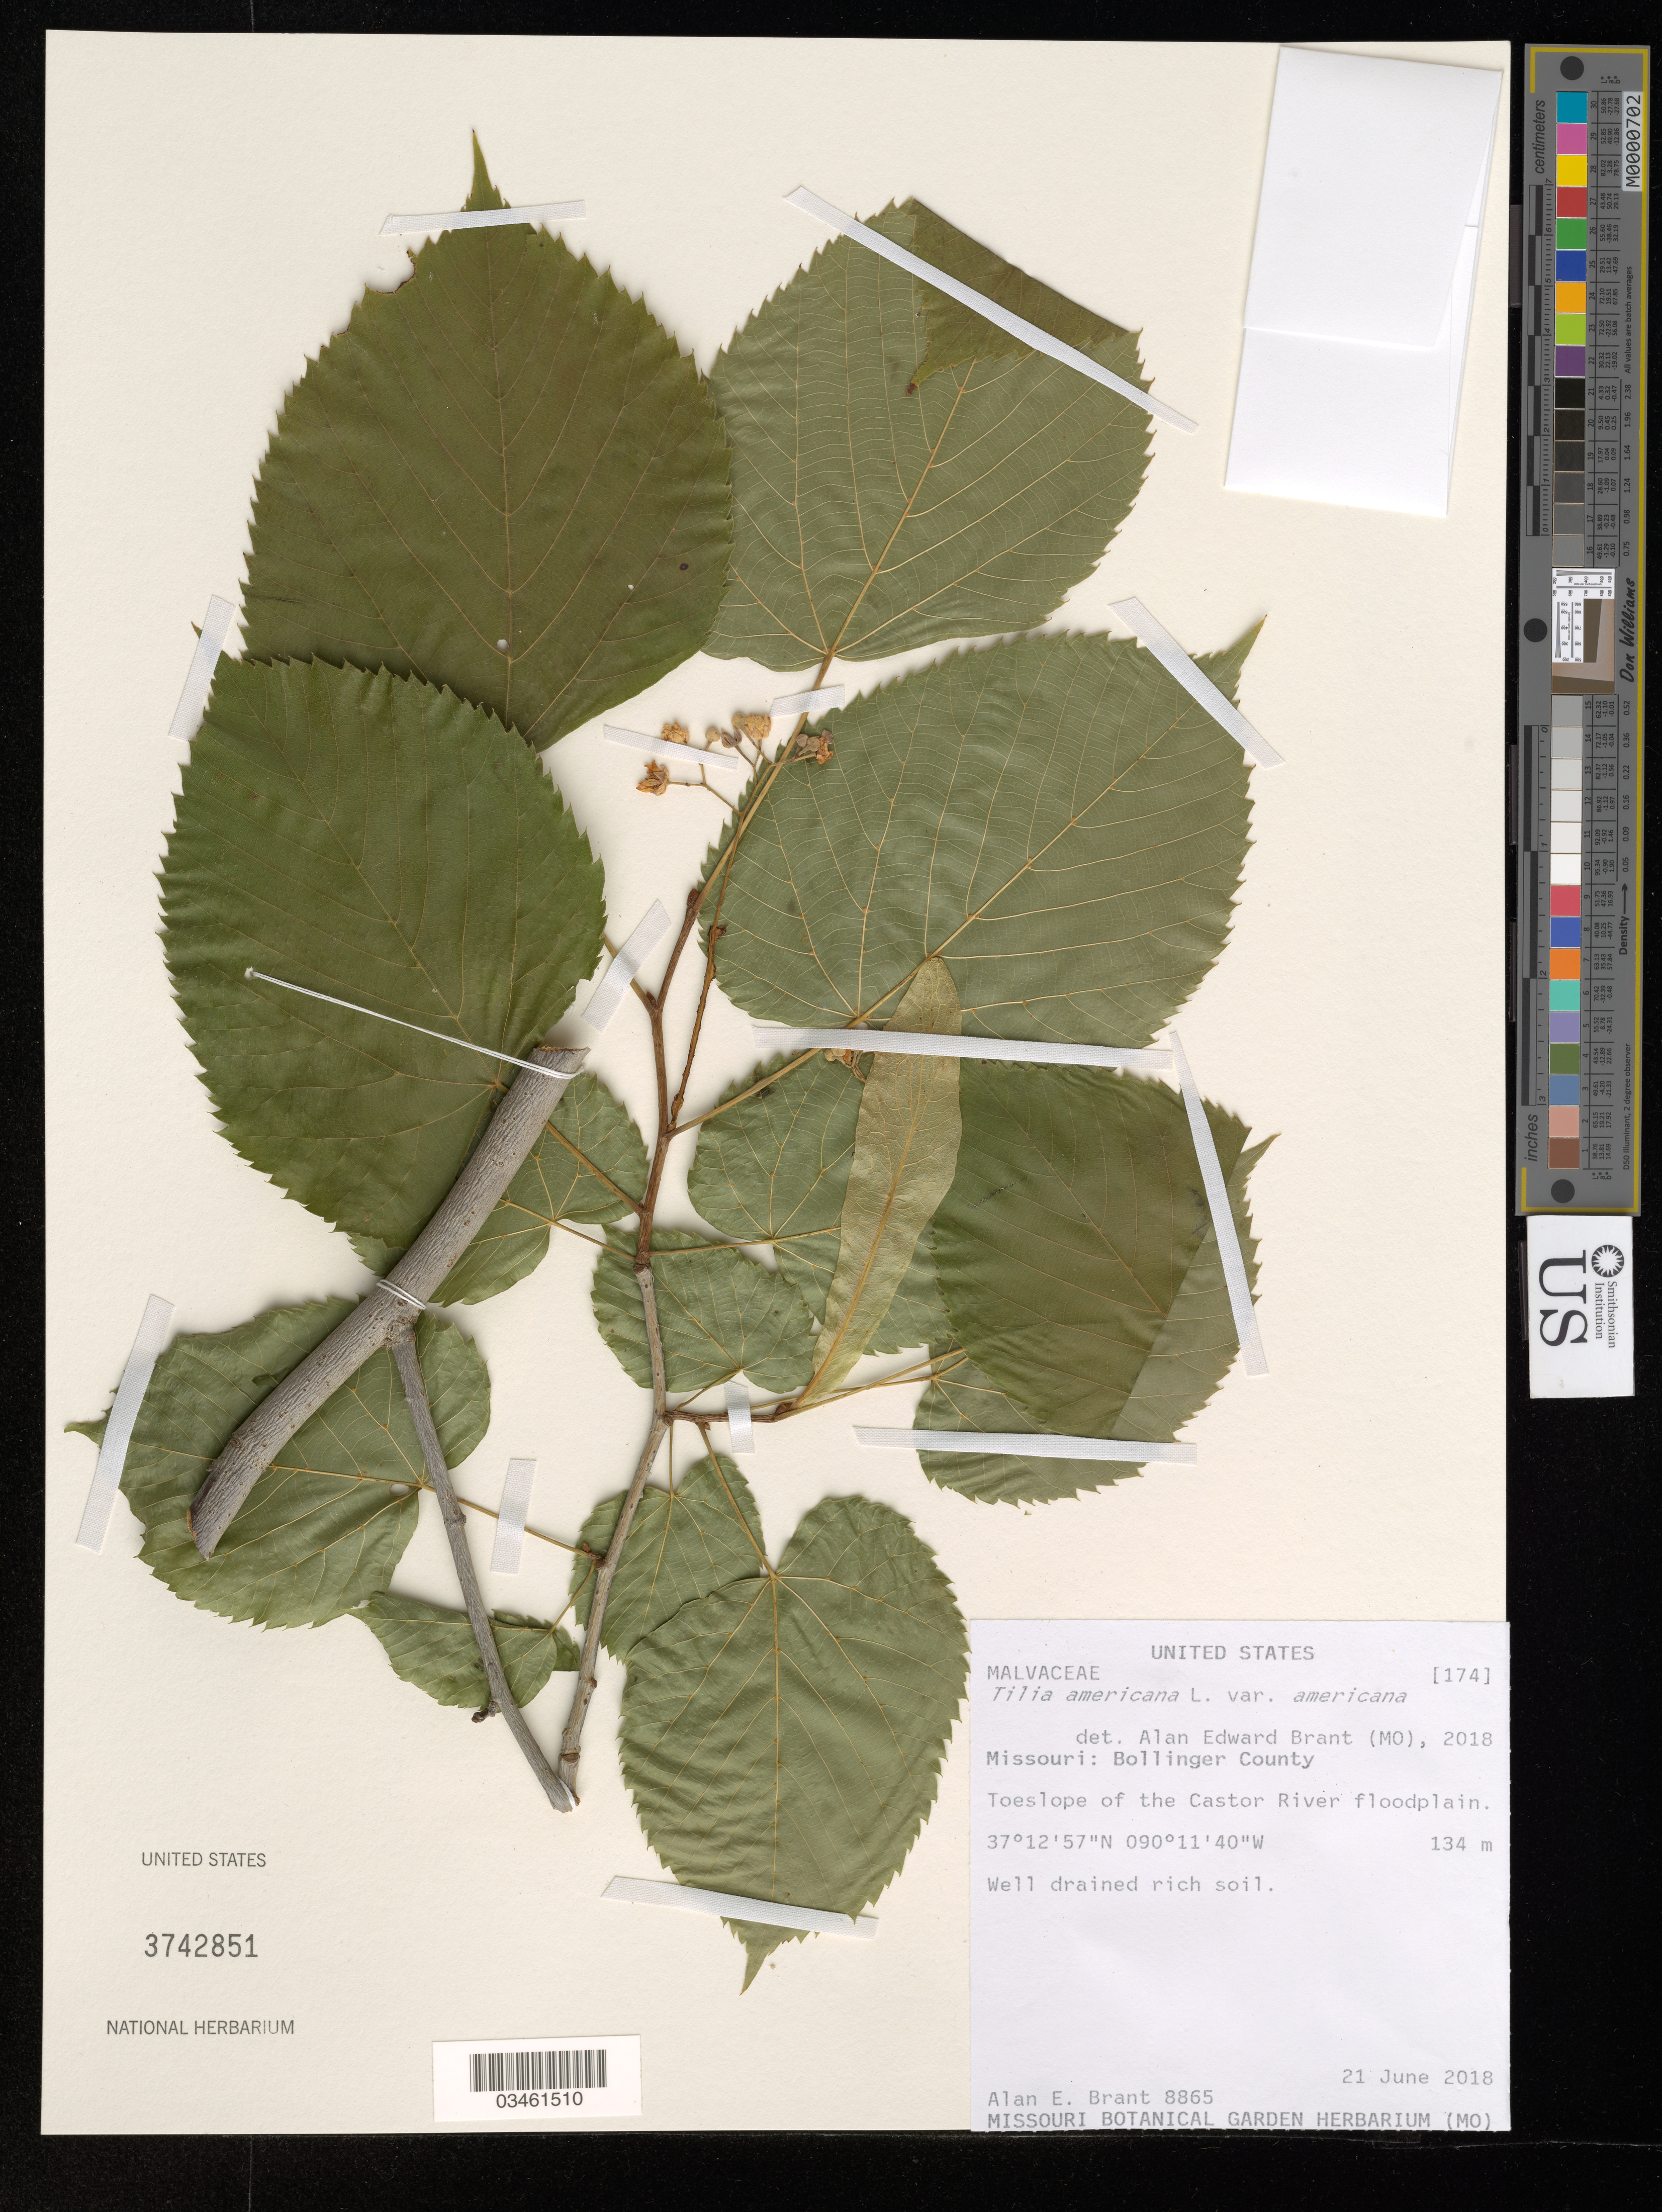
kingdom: Plantae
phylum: Tracheophyta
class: Magnoliopsida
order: Malvales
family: Malvaceae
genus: Tilia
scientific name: Tilia americana var. americana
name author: L.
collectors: A. Brant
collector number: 8865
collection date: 2018-06-21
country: United States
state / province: Missouri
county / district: Bollinger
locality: Bollinger County. Toeslope of the Castor River floodplain.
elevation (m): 134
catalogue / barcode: US 3742851